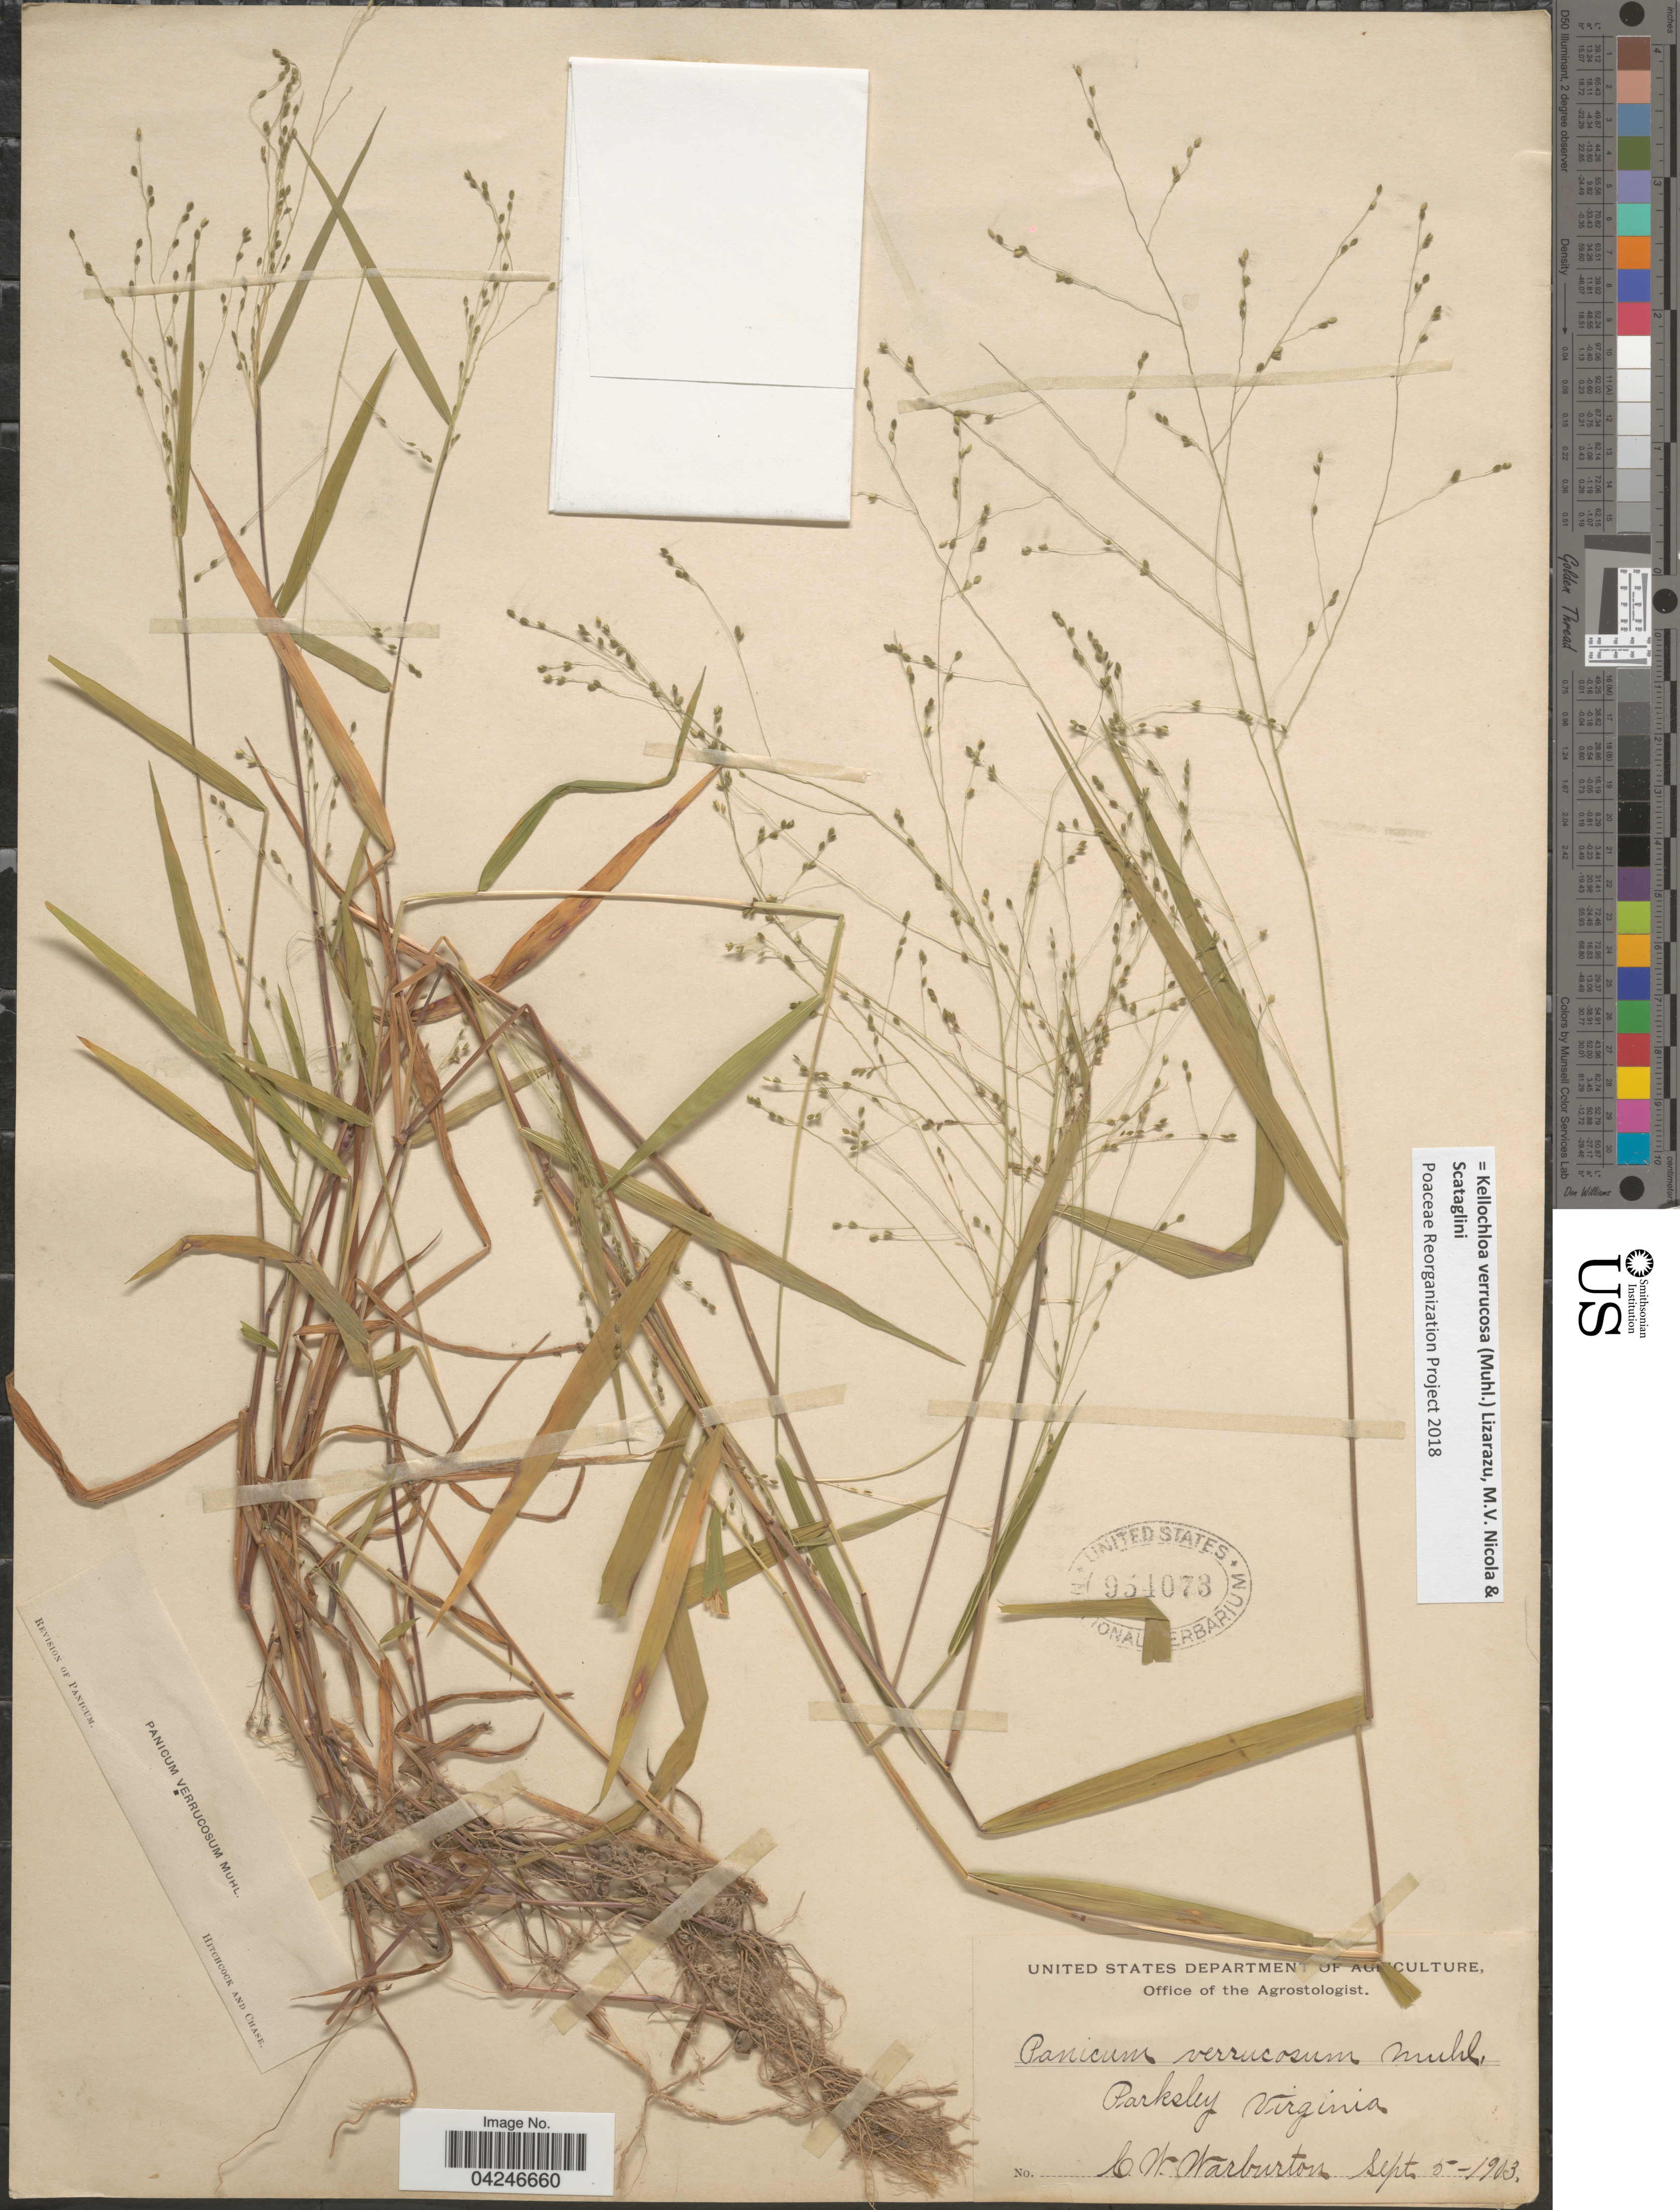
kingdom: Plantae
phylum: Tracheophyta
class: Liliopsida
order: Poales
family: Poaceae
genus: Kellochloa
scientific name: Kellochloa verrucosa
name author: (Muhl.) Lizarazu et al.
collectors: C. Warburton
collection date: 1903-09-05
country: United States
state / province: Virginia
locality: Parksley.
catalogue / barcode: US 954073